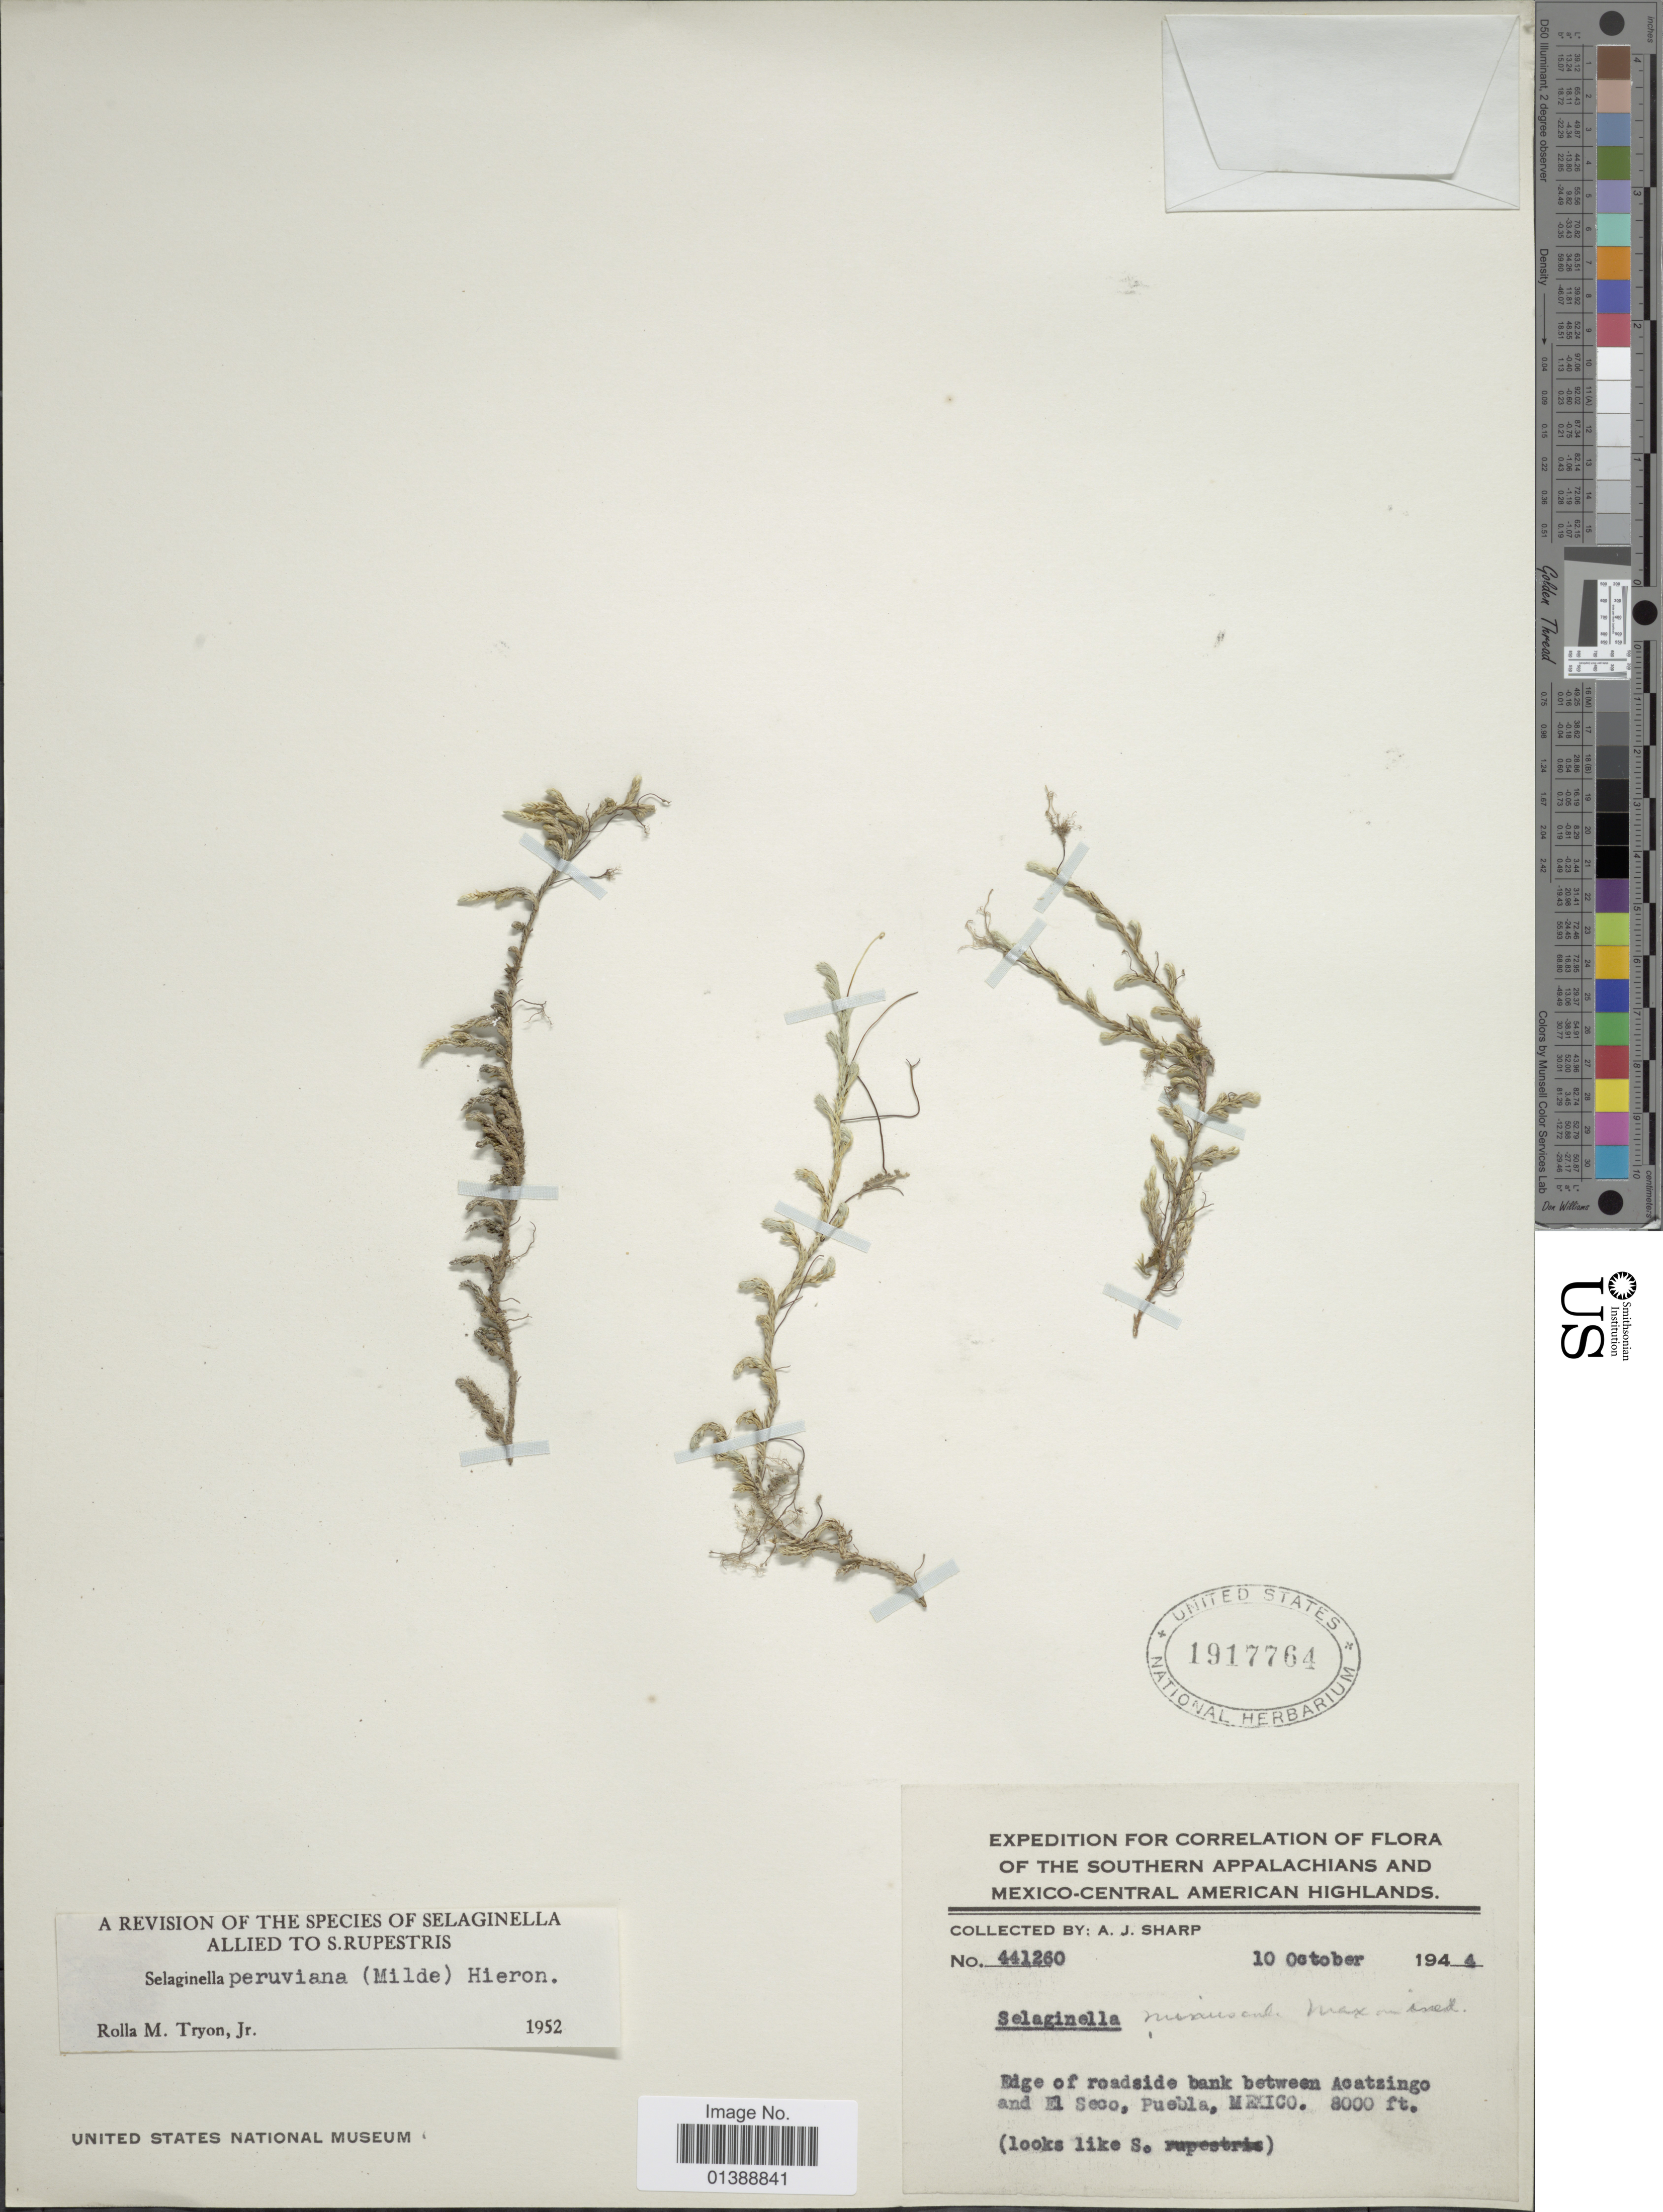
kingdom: Plantae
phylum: Tracheophyta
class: Lycopodiopsida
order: Selaginellales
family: Selaginellaceae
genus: Selaginella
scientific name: Selaginella peruviana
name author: (Milde) Hieron.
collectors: A. J. Sharp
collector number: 441260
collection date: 1944-10-10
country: Mexico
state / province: Puebla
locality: Edge of roadsiede bank between Acatzingo and El Seco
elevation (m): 2438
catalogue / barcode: US 1917764